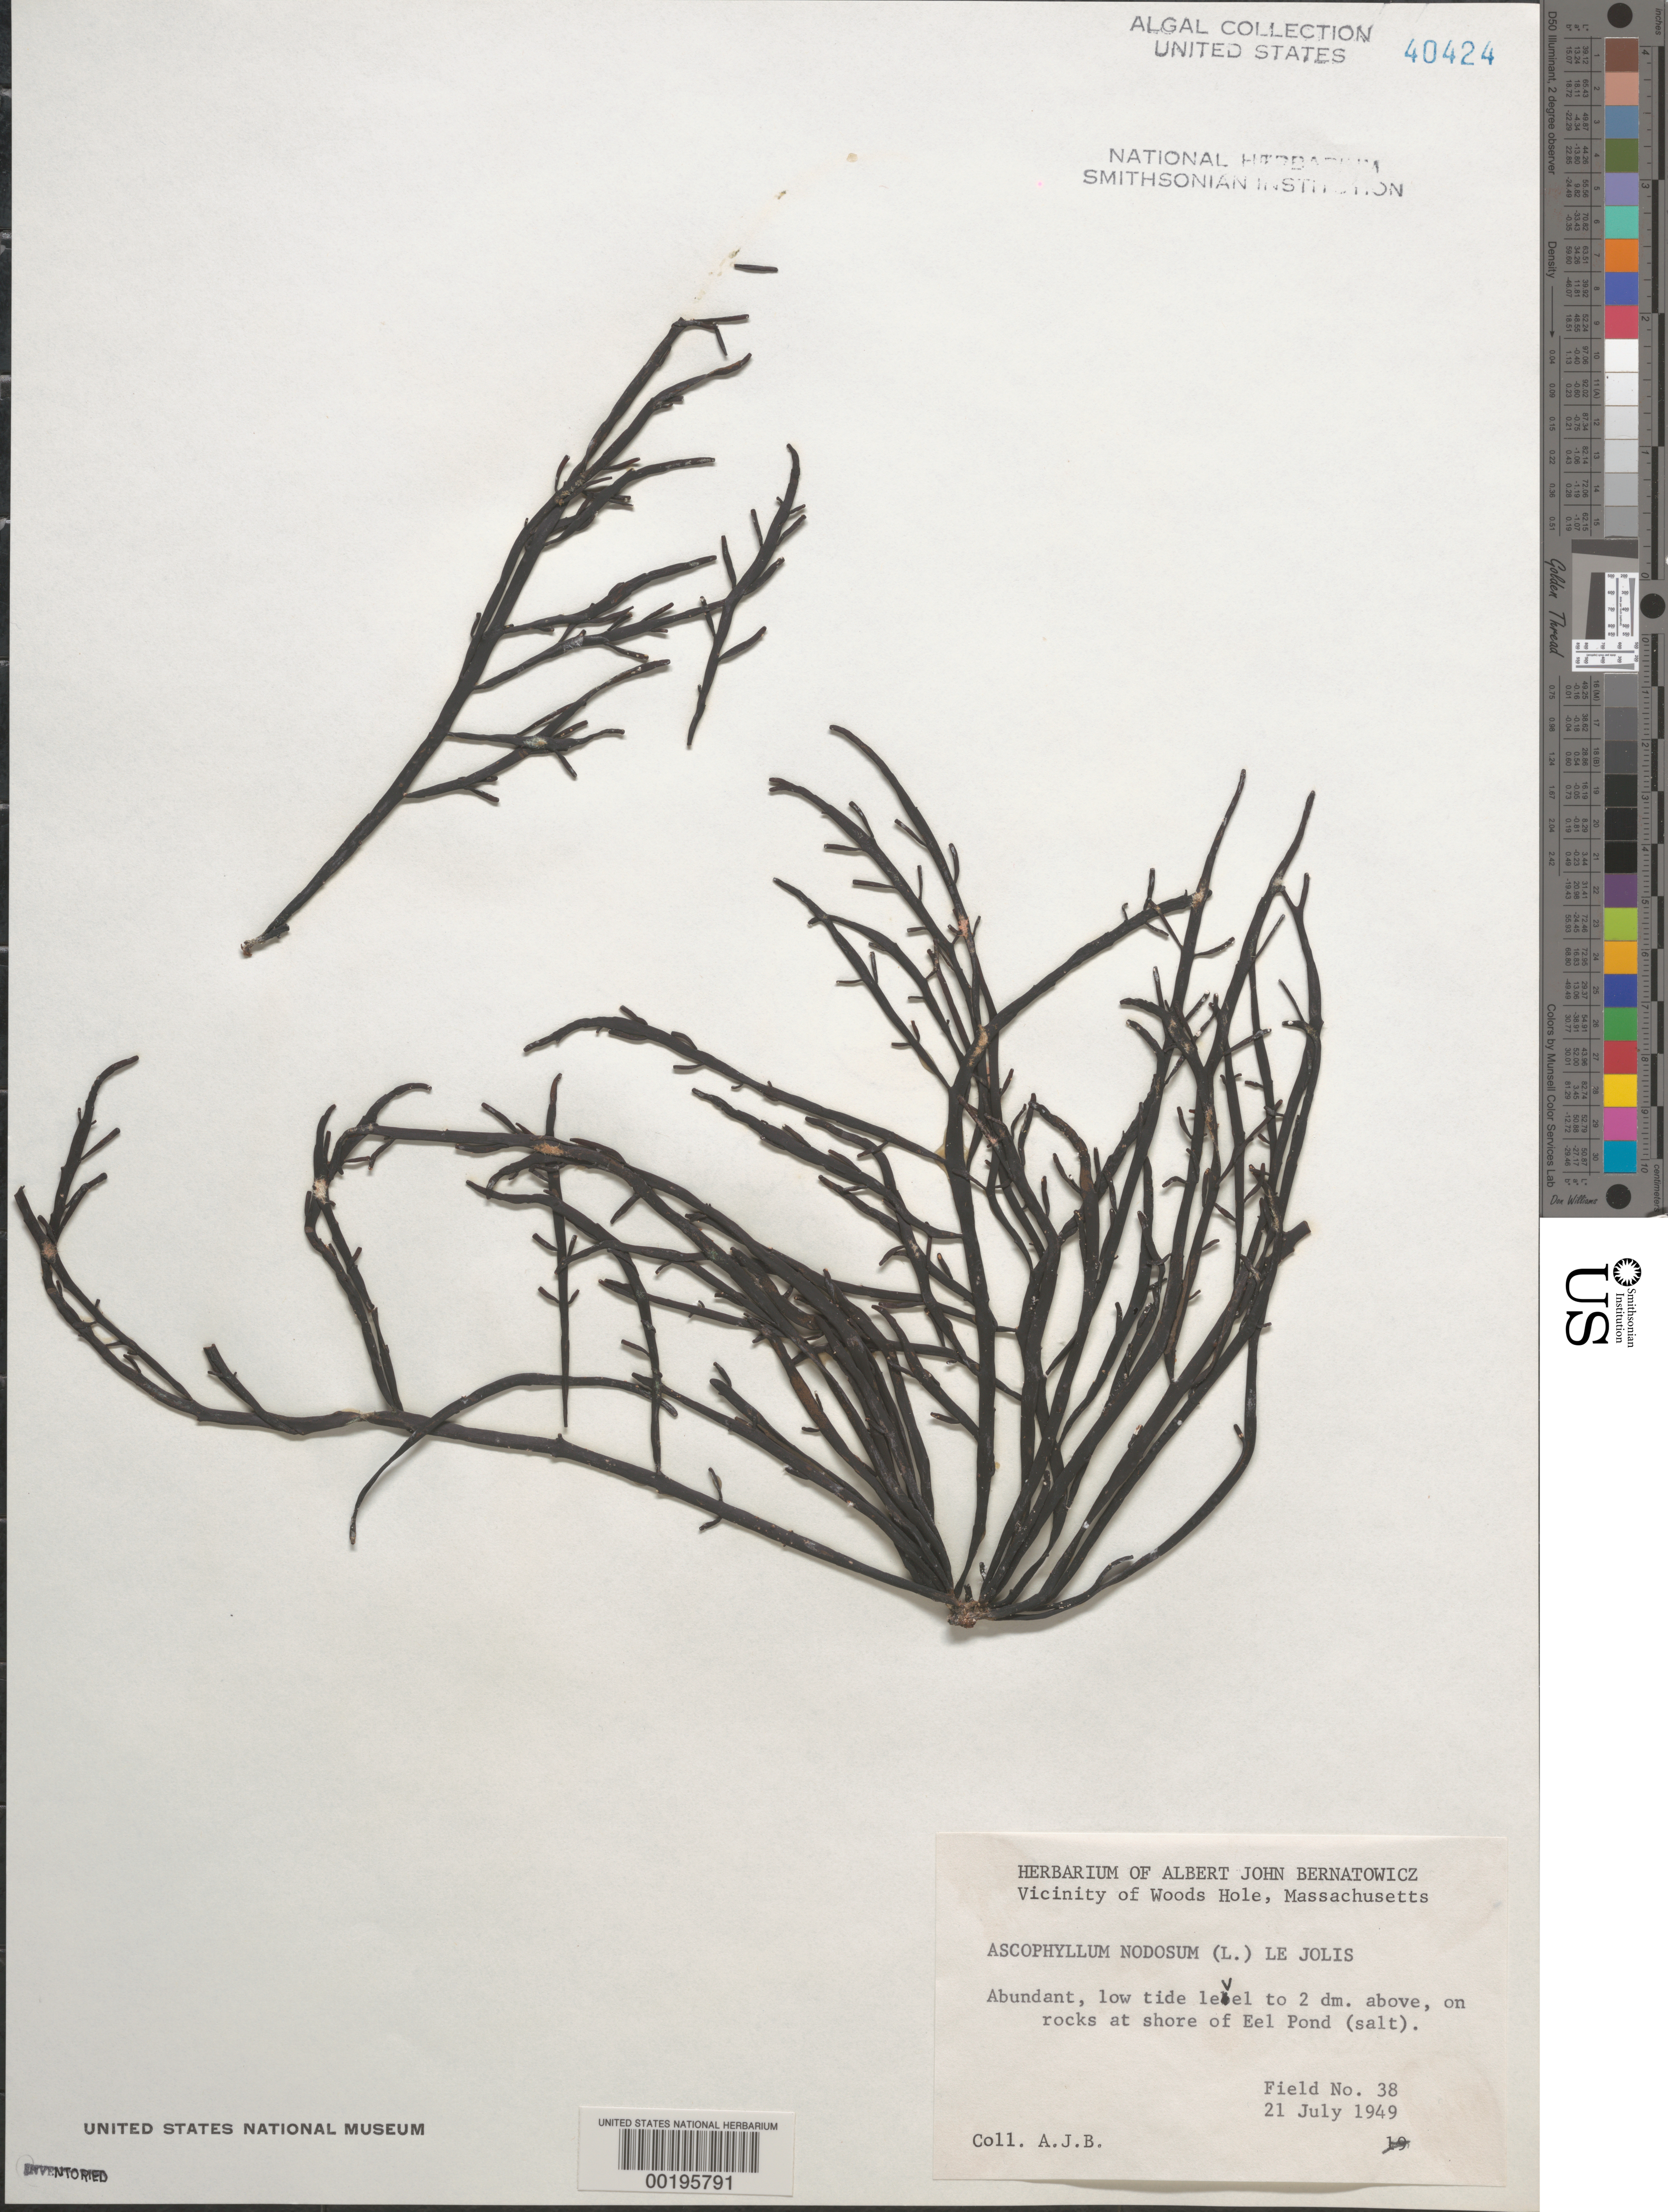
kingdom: Chromista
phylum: Ochrophyta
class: Phaeophyceae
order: Fucales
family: Fucaceae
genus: Ascophyllum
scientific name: Ascophyllum nodosum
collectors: A. Bernatowicz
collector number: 38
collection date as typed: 21 Jul 1949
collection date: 1949-07-21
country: United States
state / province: Massachusetts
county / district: Barnstable County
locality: Woods Hole, Eel Pond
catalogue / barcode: US 40424